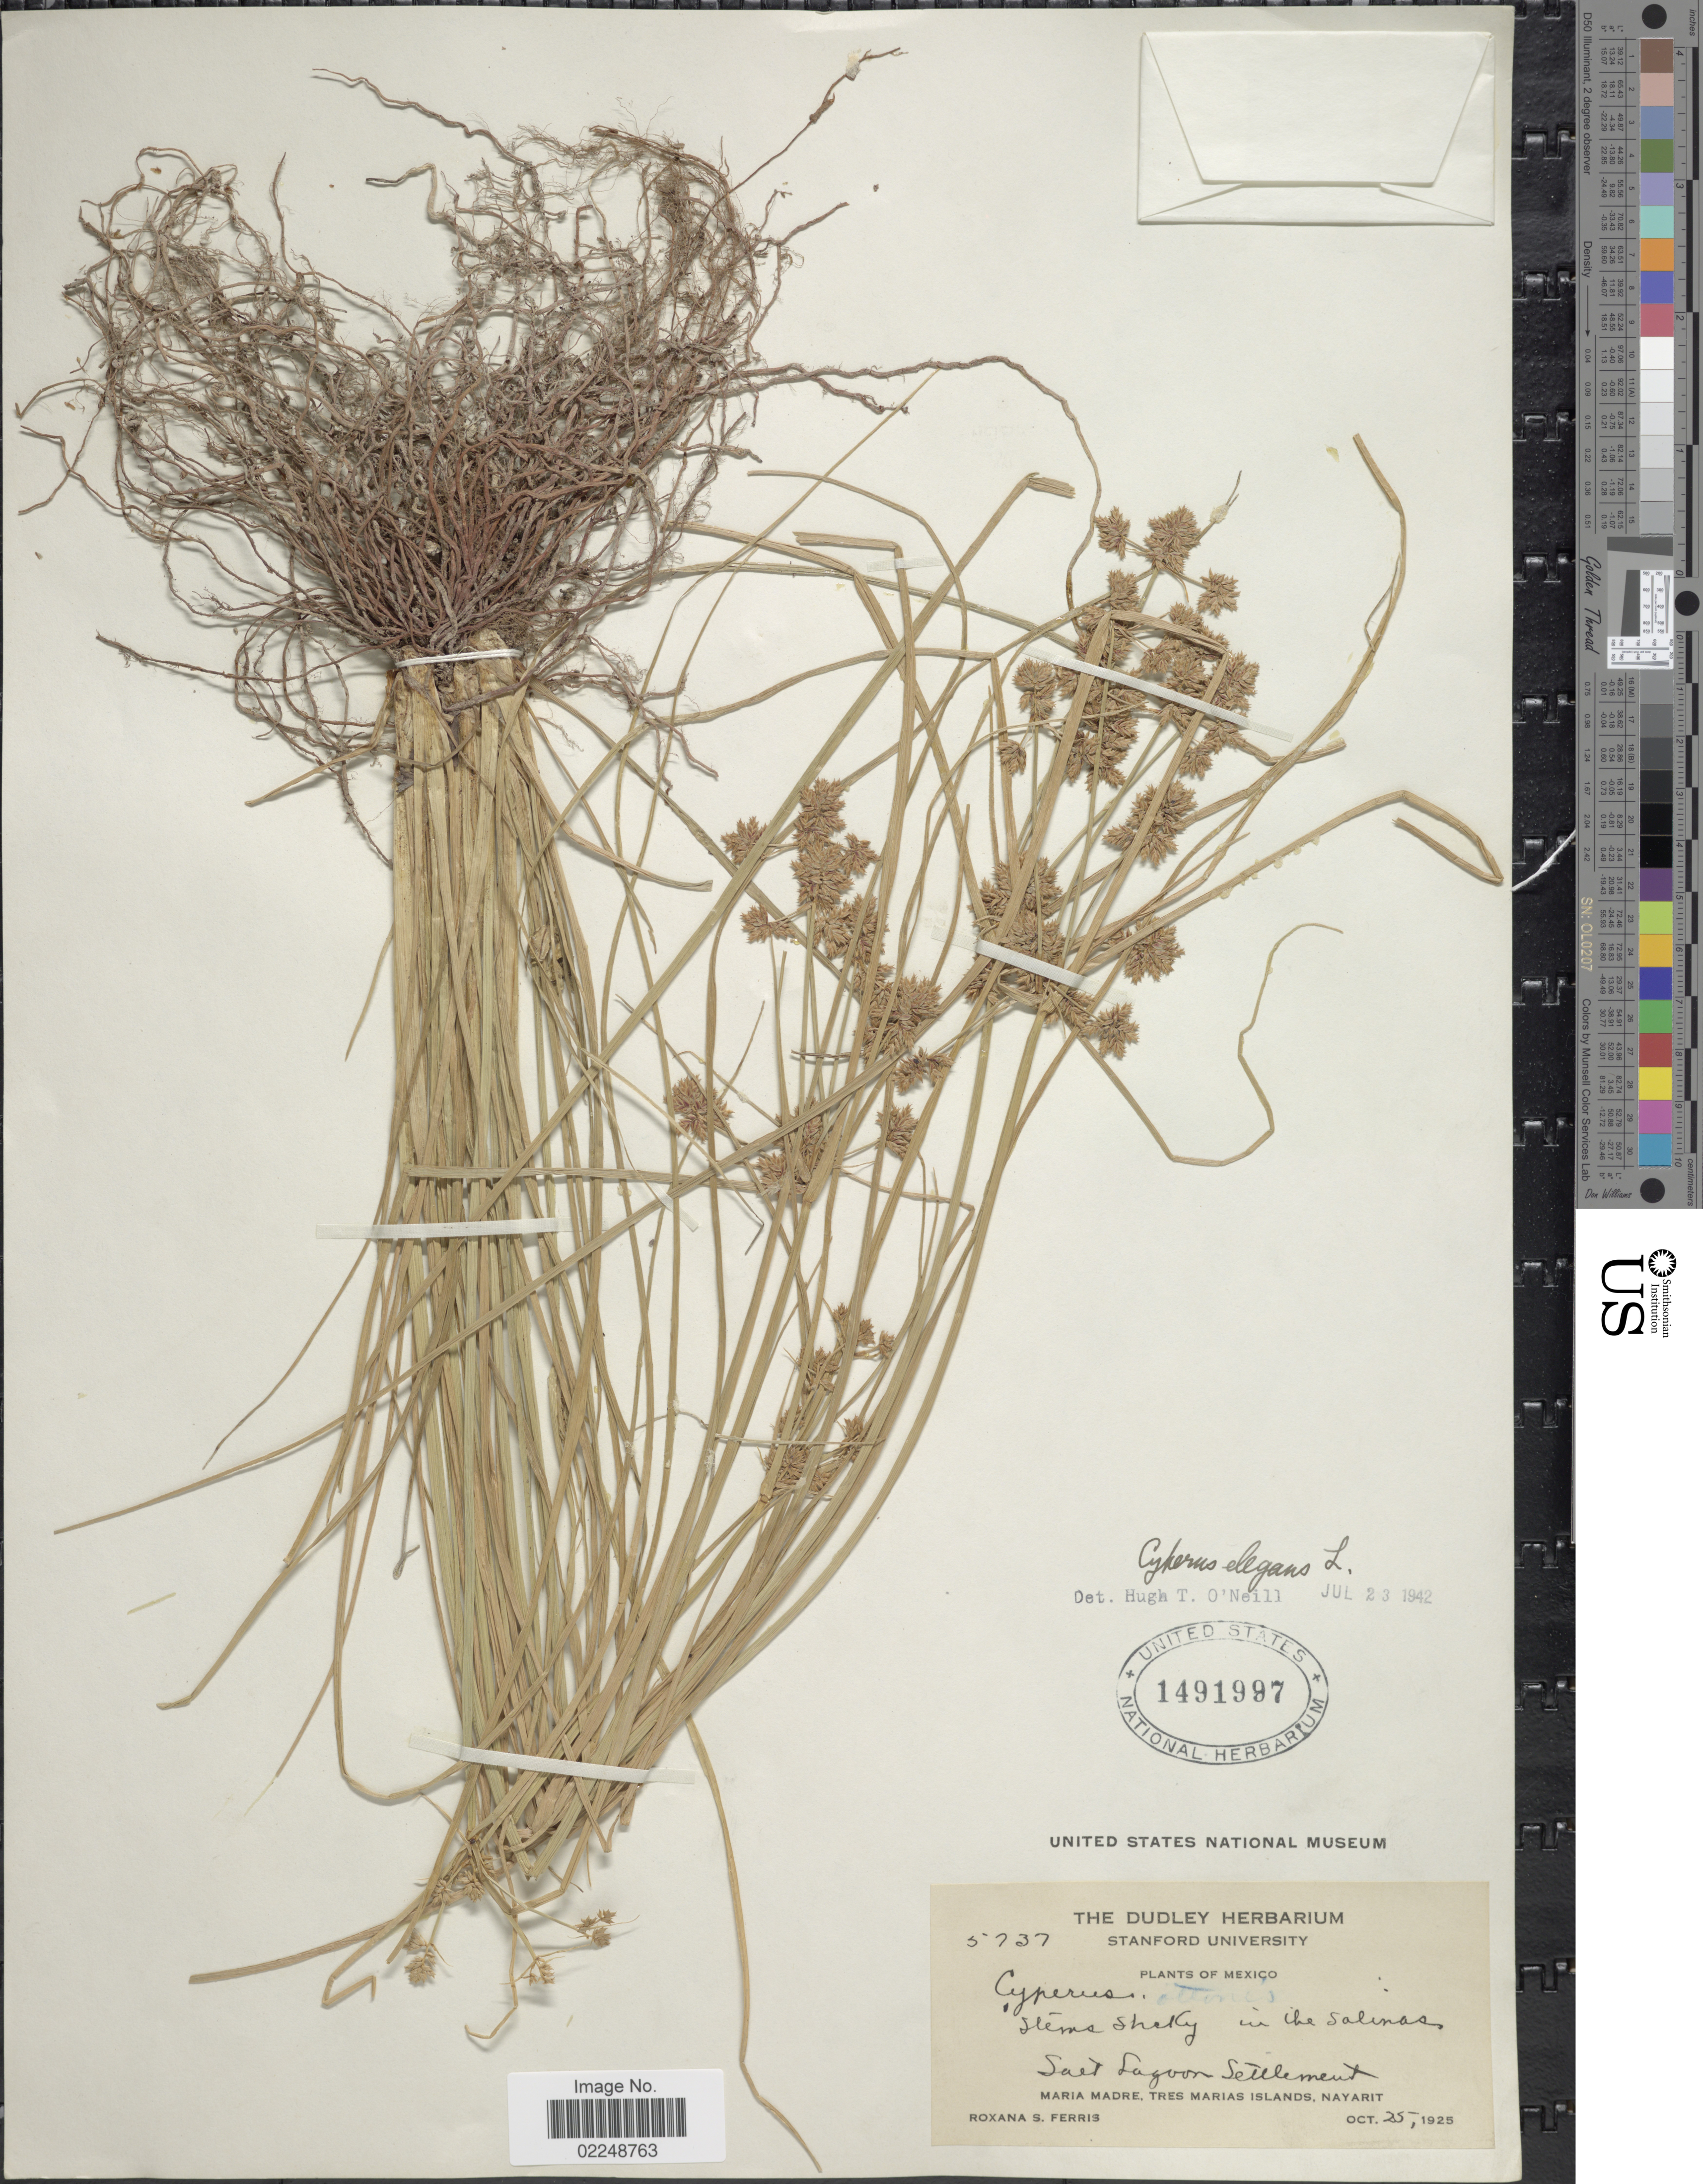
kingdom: Plantae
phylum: Tracheophyta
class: Liliopsida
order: Poales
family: Cyperaceae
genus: Cyperus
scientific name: Cyperus elegans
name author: L.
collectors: R. S. Ferris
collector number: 5737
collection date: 1925-10-25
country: Mexico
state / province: Nayarit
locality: Salt Lagoon Settlement, Maria Madre, Tres Marias Islands, Nayarit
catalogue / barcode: US 1491997